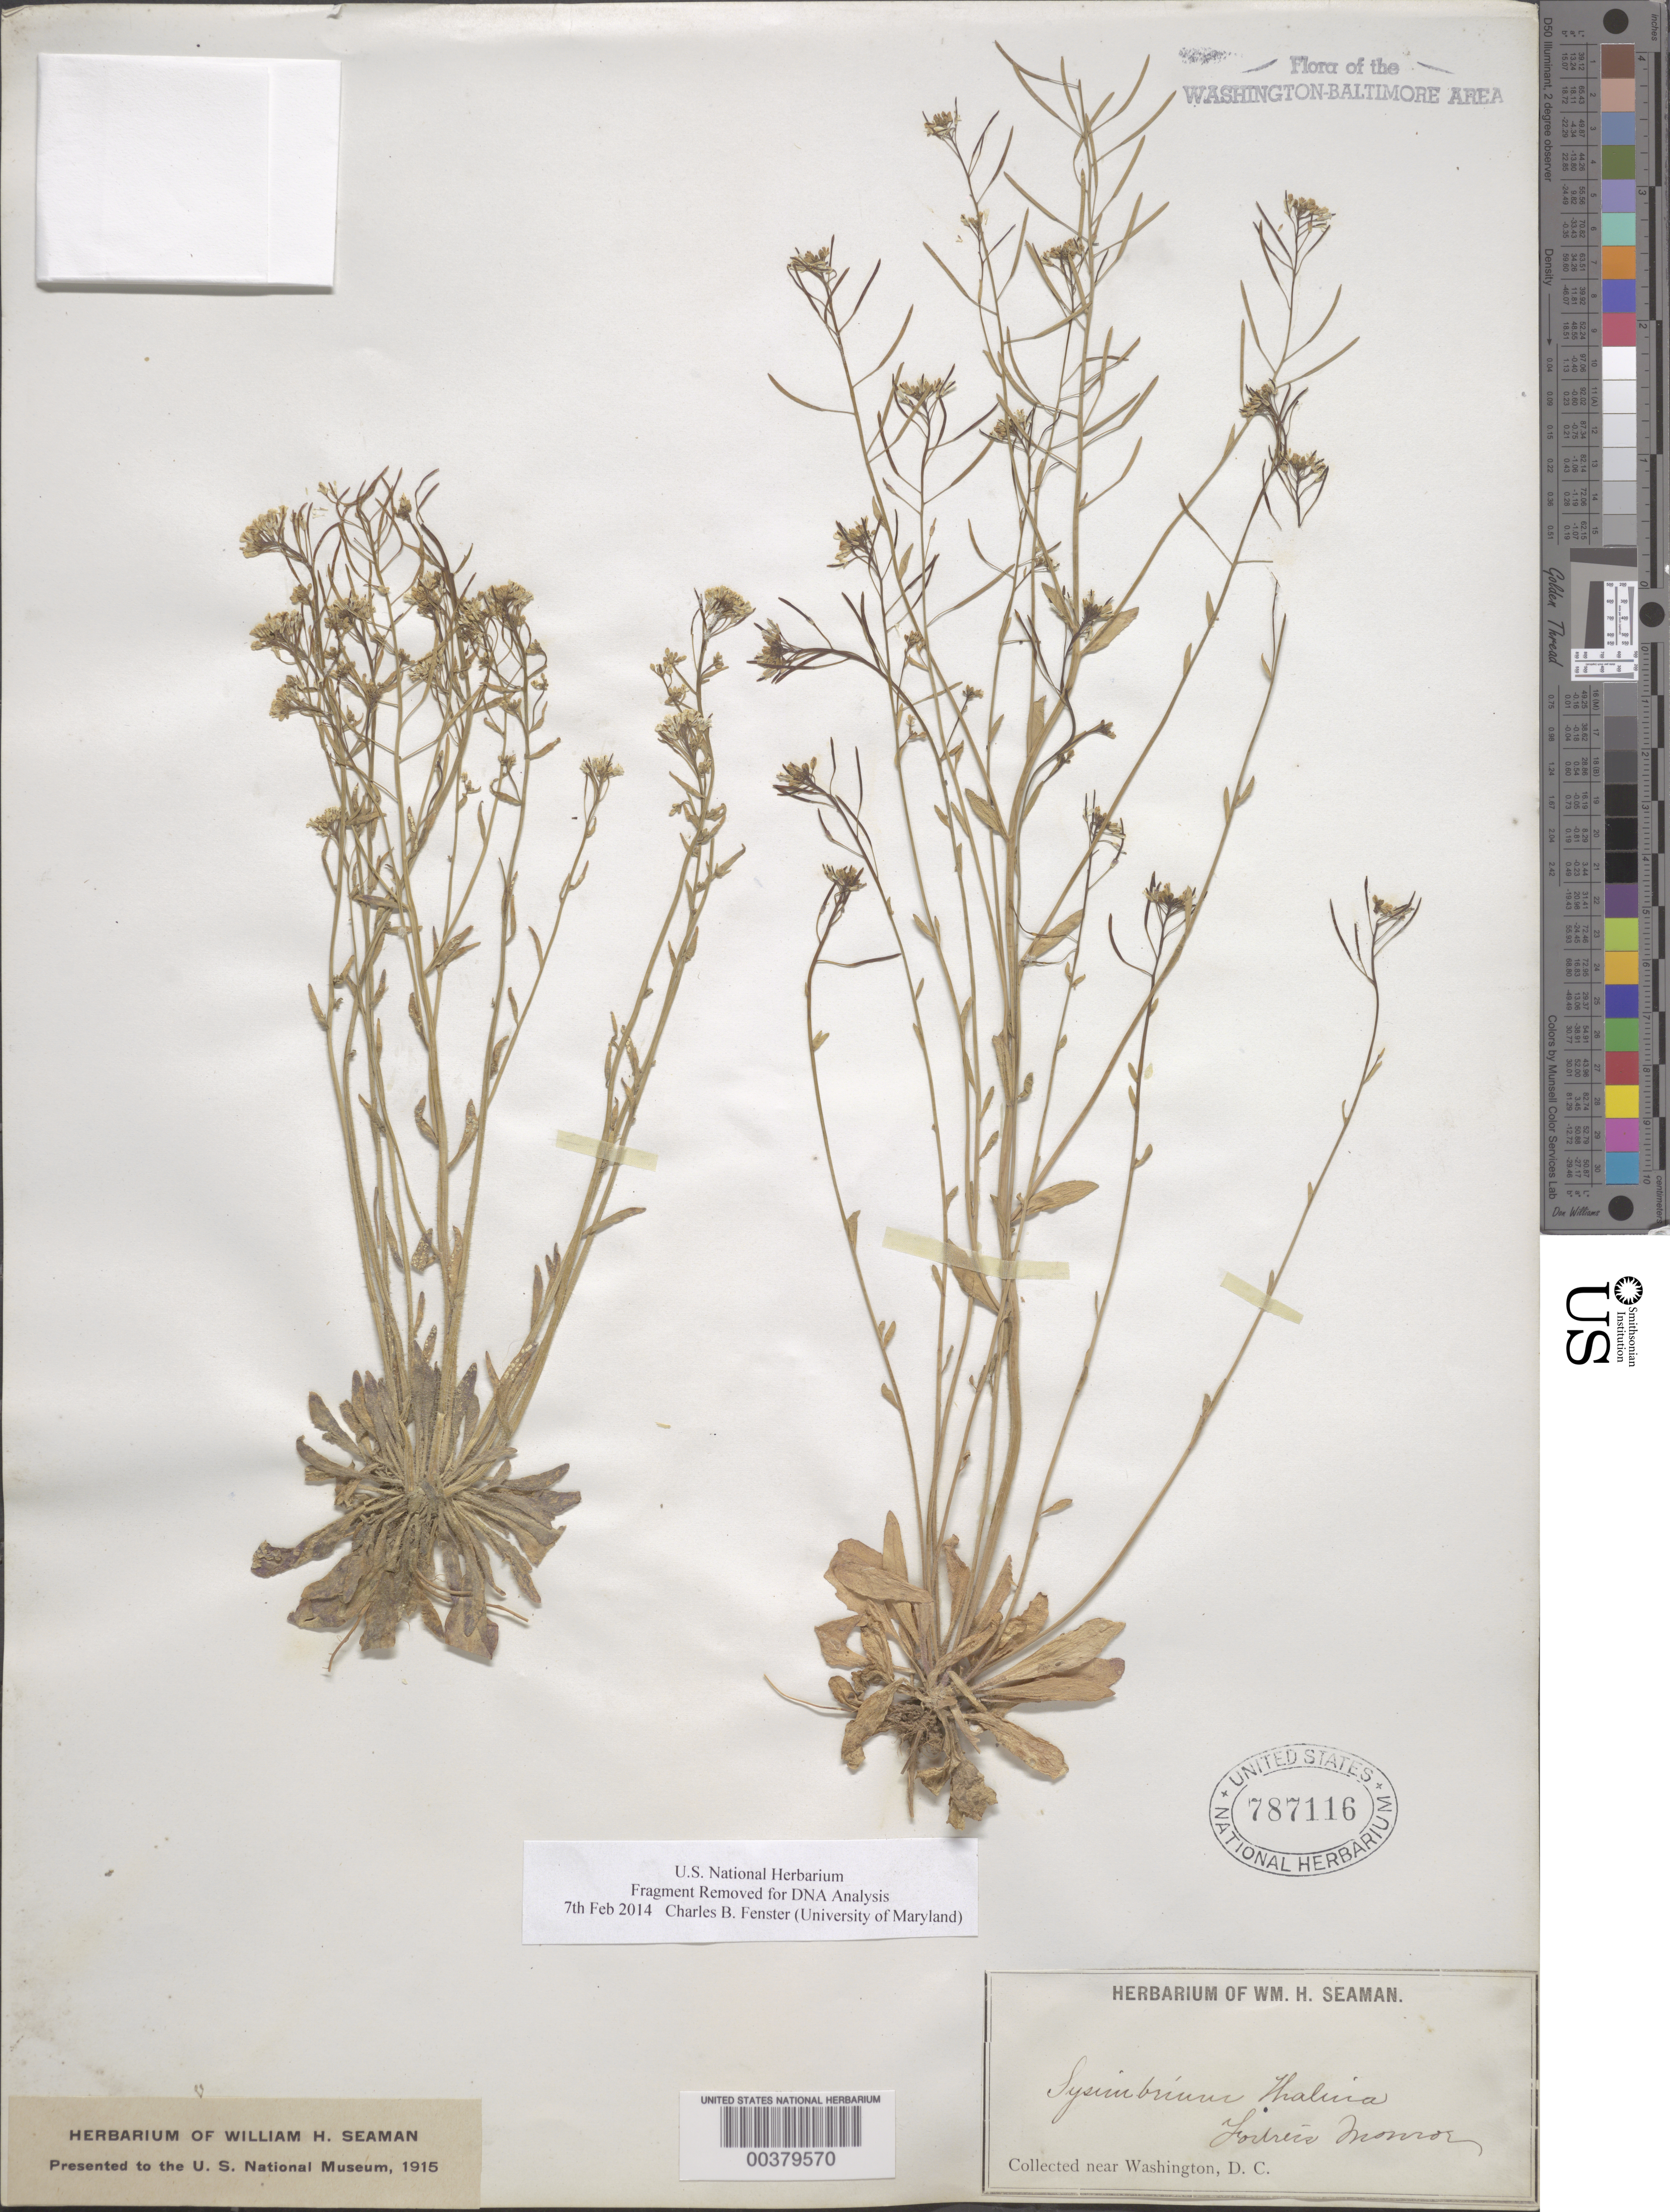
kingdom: Plantae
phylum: Tracheophyta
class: Magnoliopsida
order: Brassicales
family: Brassicaceae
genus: Arabidopsis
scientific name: Arabidopsis thaliana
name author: (L.) Heynh.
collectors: W. Seaman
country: United States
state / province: District of Columbia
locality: Washington DC Area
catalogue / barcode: US 787116